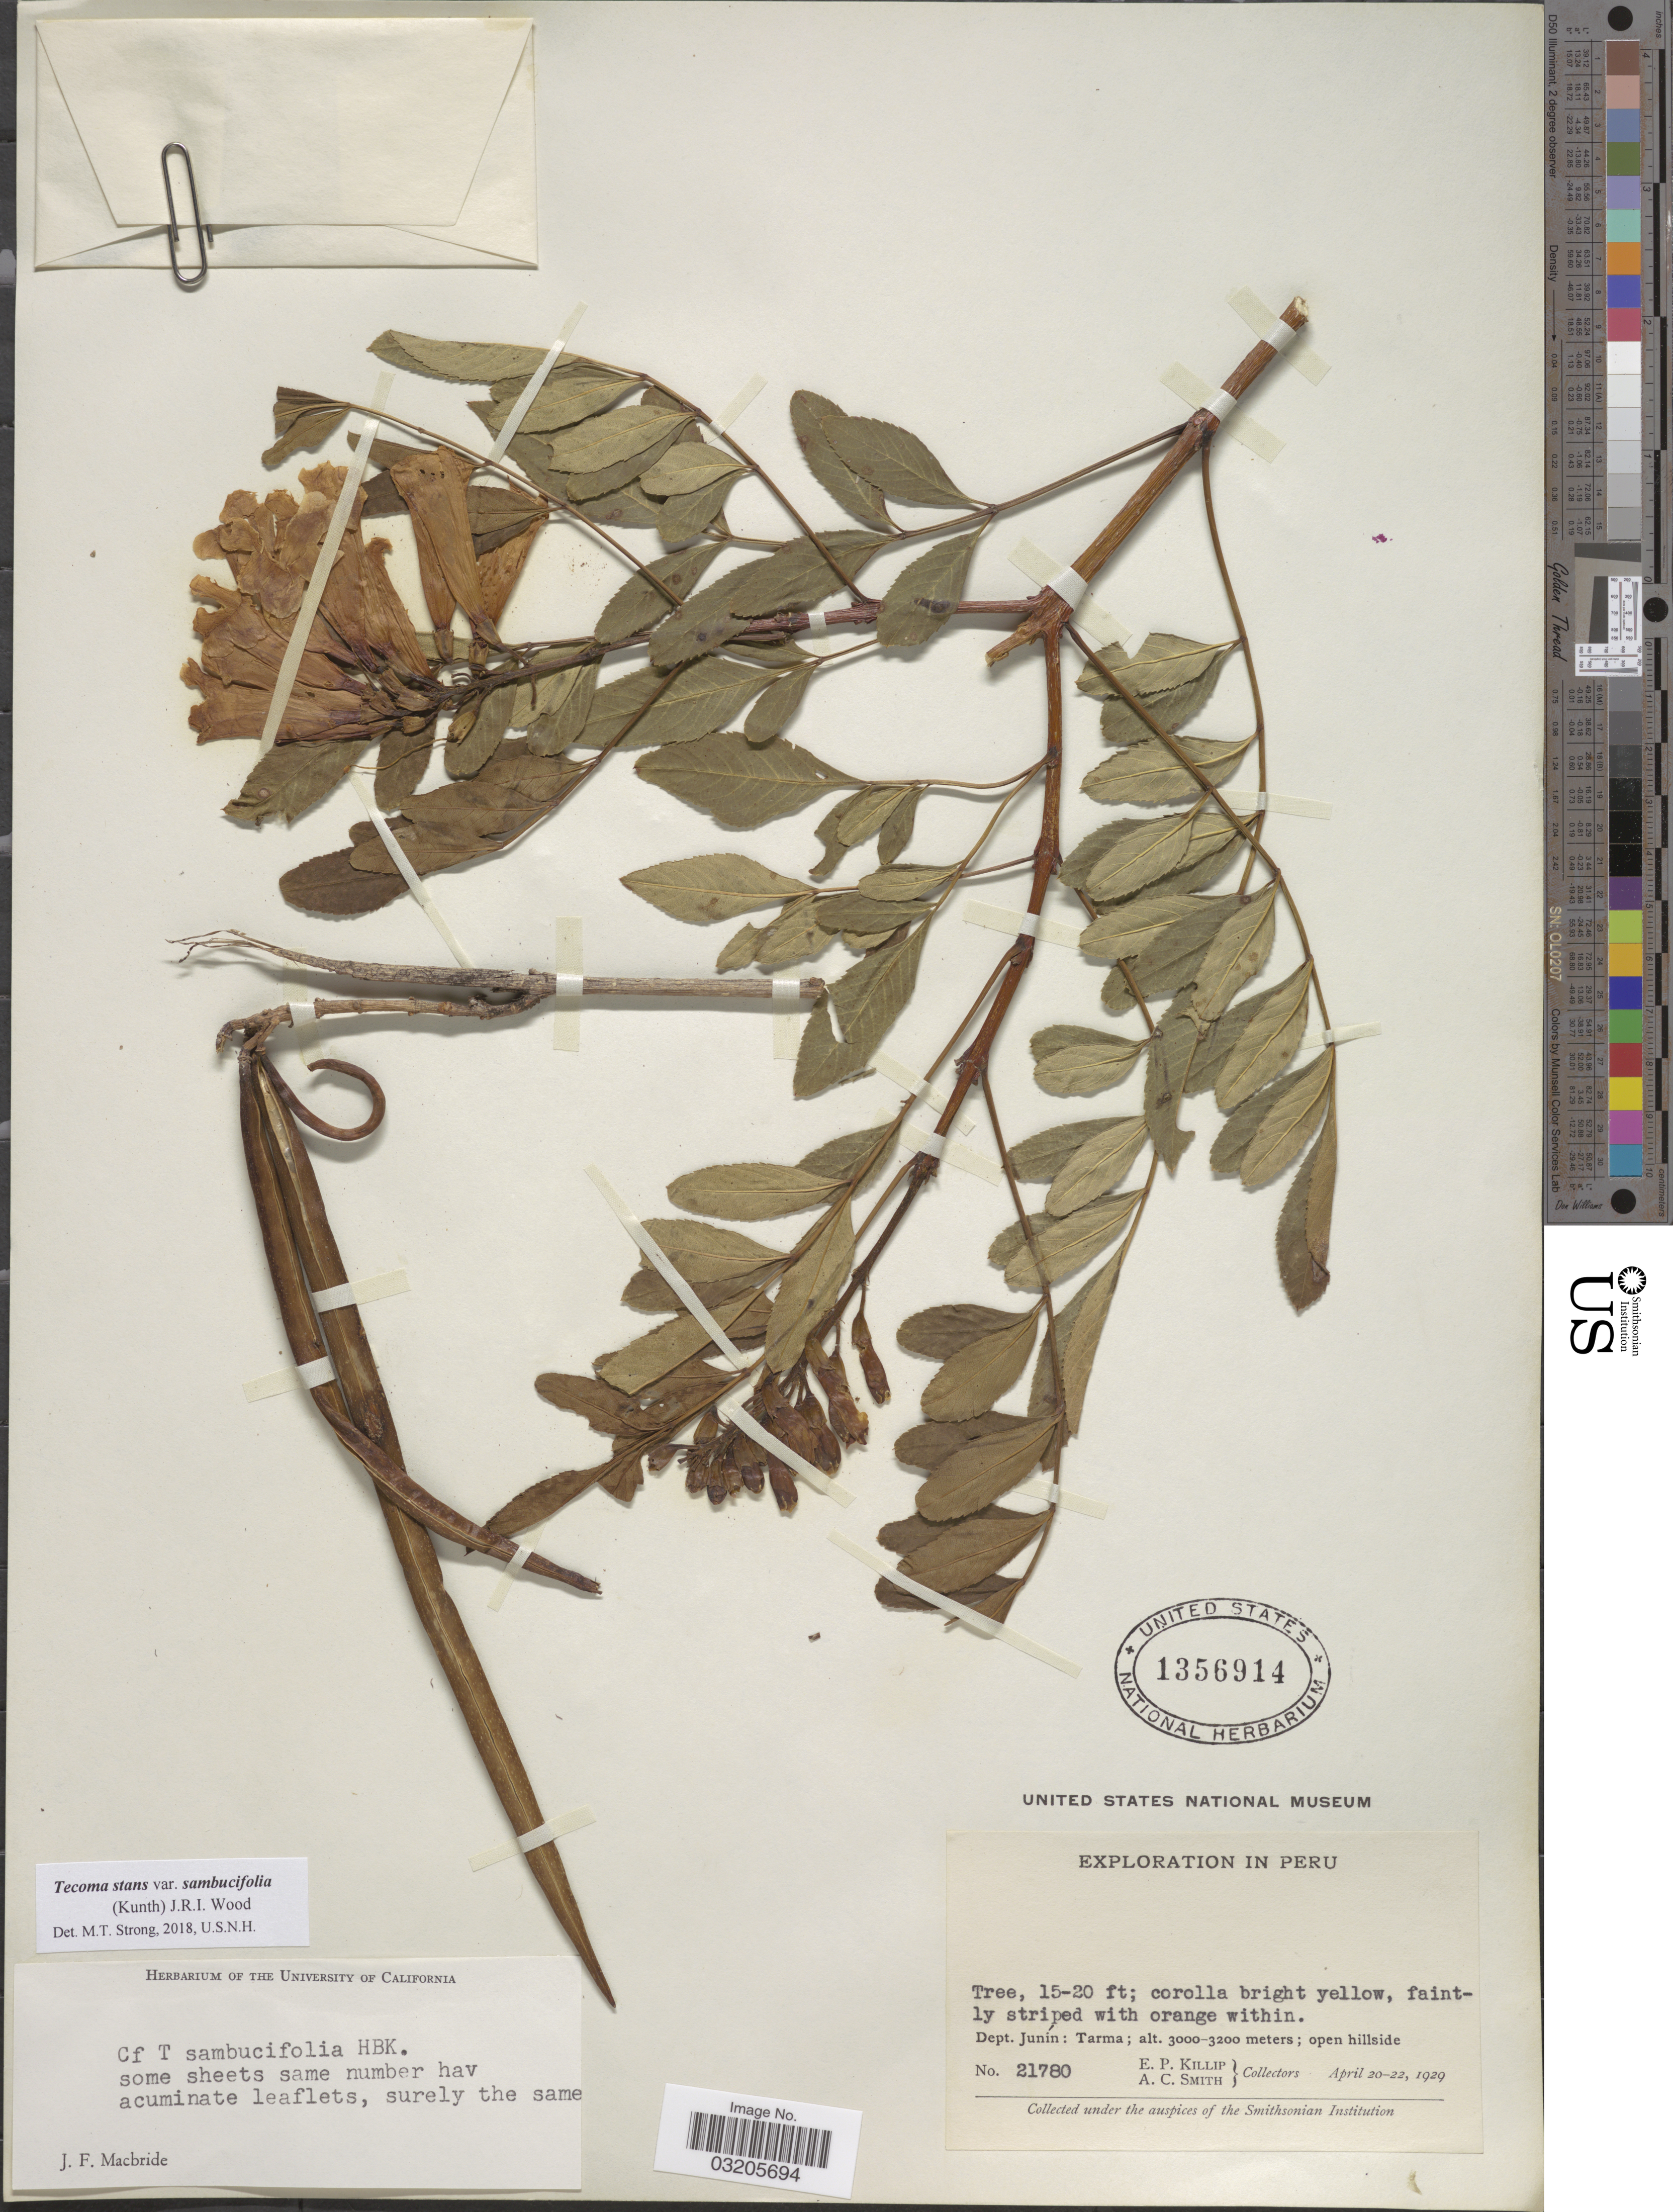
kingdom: Plantae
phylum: Tracheophyta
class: Magnoliopsida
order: Lamiales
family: Bignoniaceae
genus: Tecoma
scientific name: Tecoma stans var. sambucifolia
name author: (Kunth) J.R.I. Wood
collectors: E. P. Killip & A. C. Smith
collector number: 21780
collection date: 1929-04-20/1929-04-22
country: Peru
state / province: Junín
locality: Dept. Junín: Tarma.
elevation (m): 3000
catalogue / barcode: US 1356914